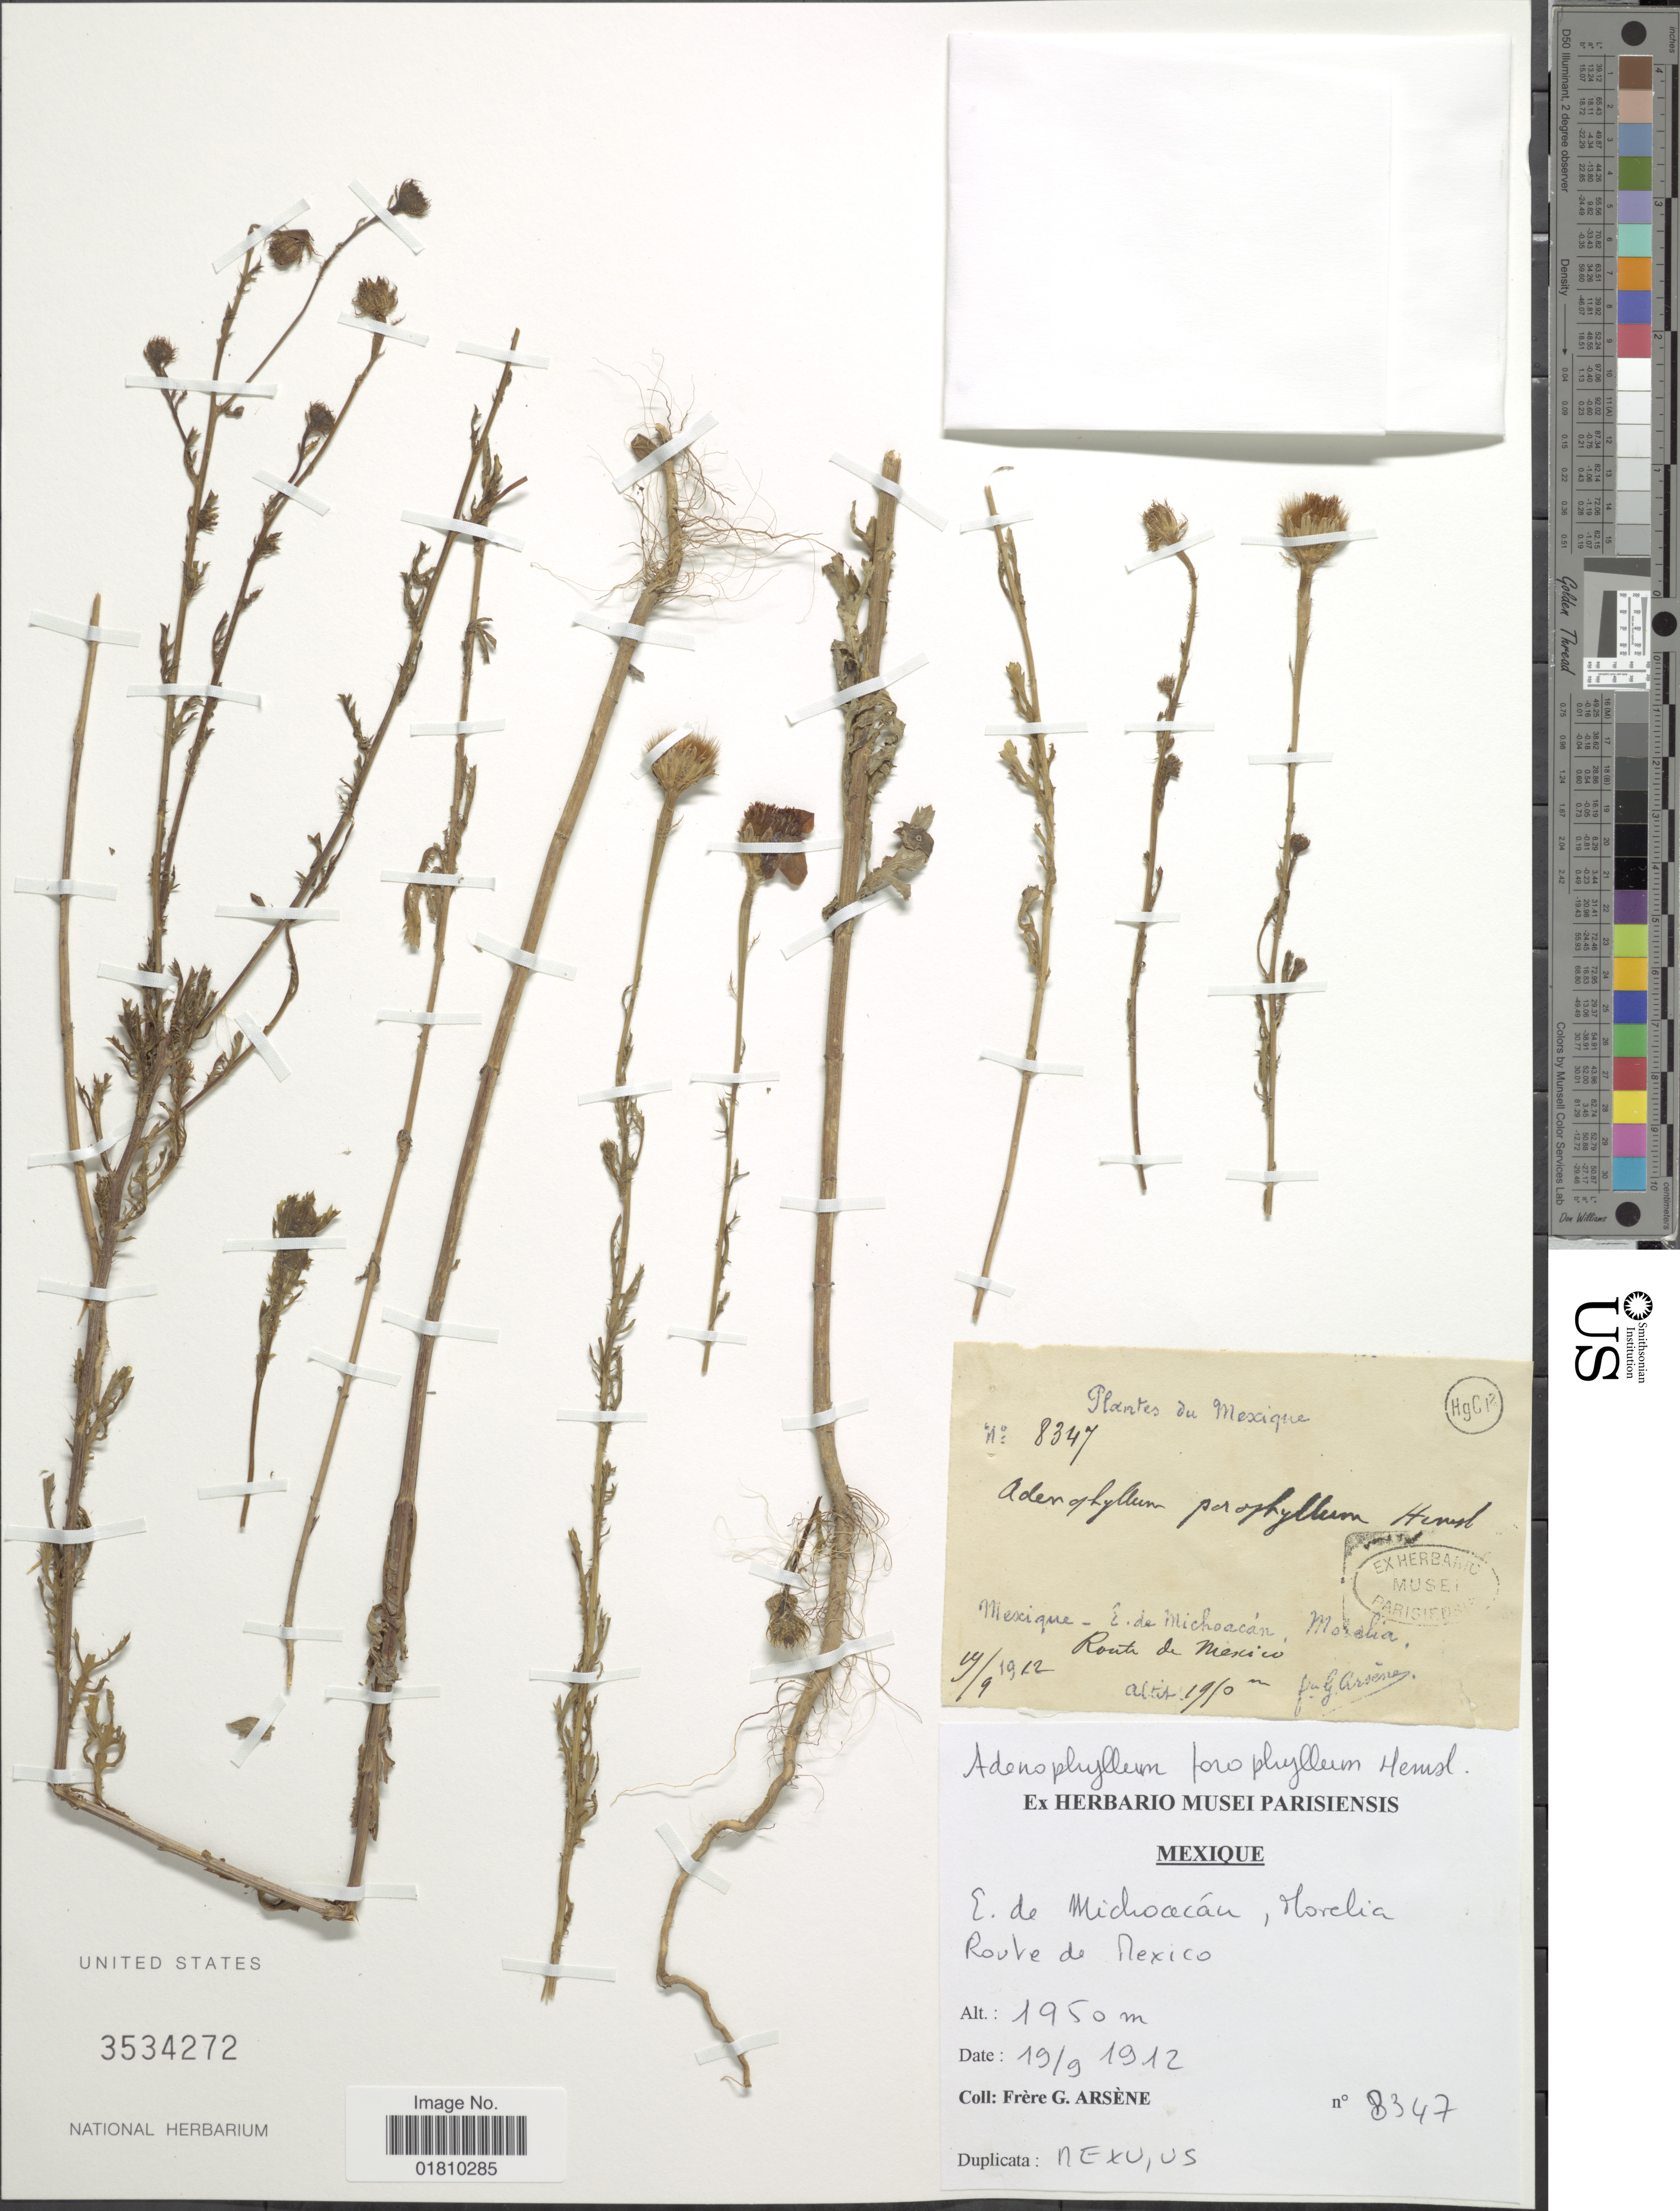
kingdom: Plantae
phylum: Tracheophyta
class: Magnoliopsida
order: Asterales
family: Asteraceae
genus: Adenophyllum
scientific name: Adenophyllum porophyllum var. cancellatum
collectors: Bro. G. Arsène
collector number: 8347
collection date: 1912-09-19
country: Mexico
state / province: Michoacán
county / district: Morelia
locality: Roble de Mexico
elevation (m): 1950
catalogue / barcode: US 3534272